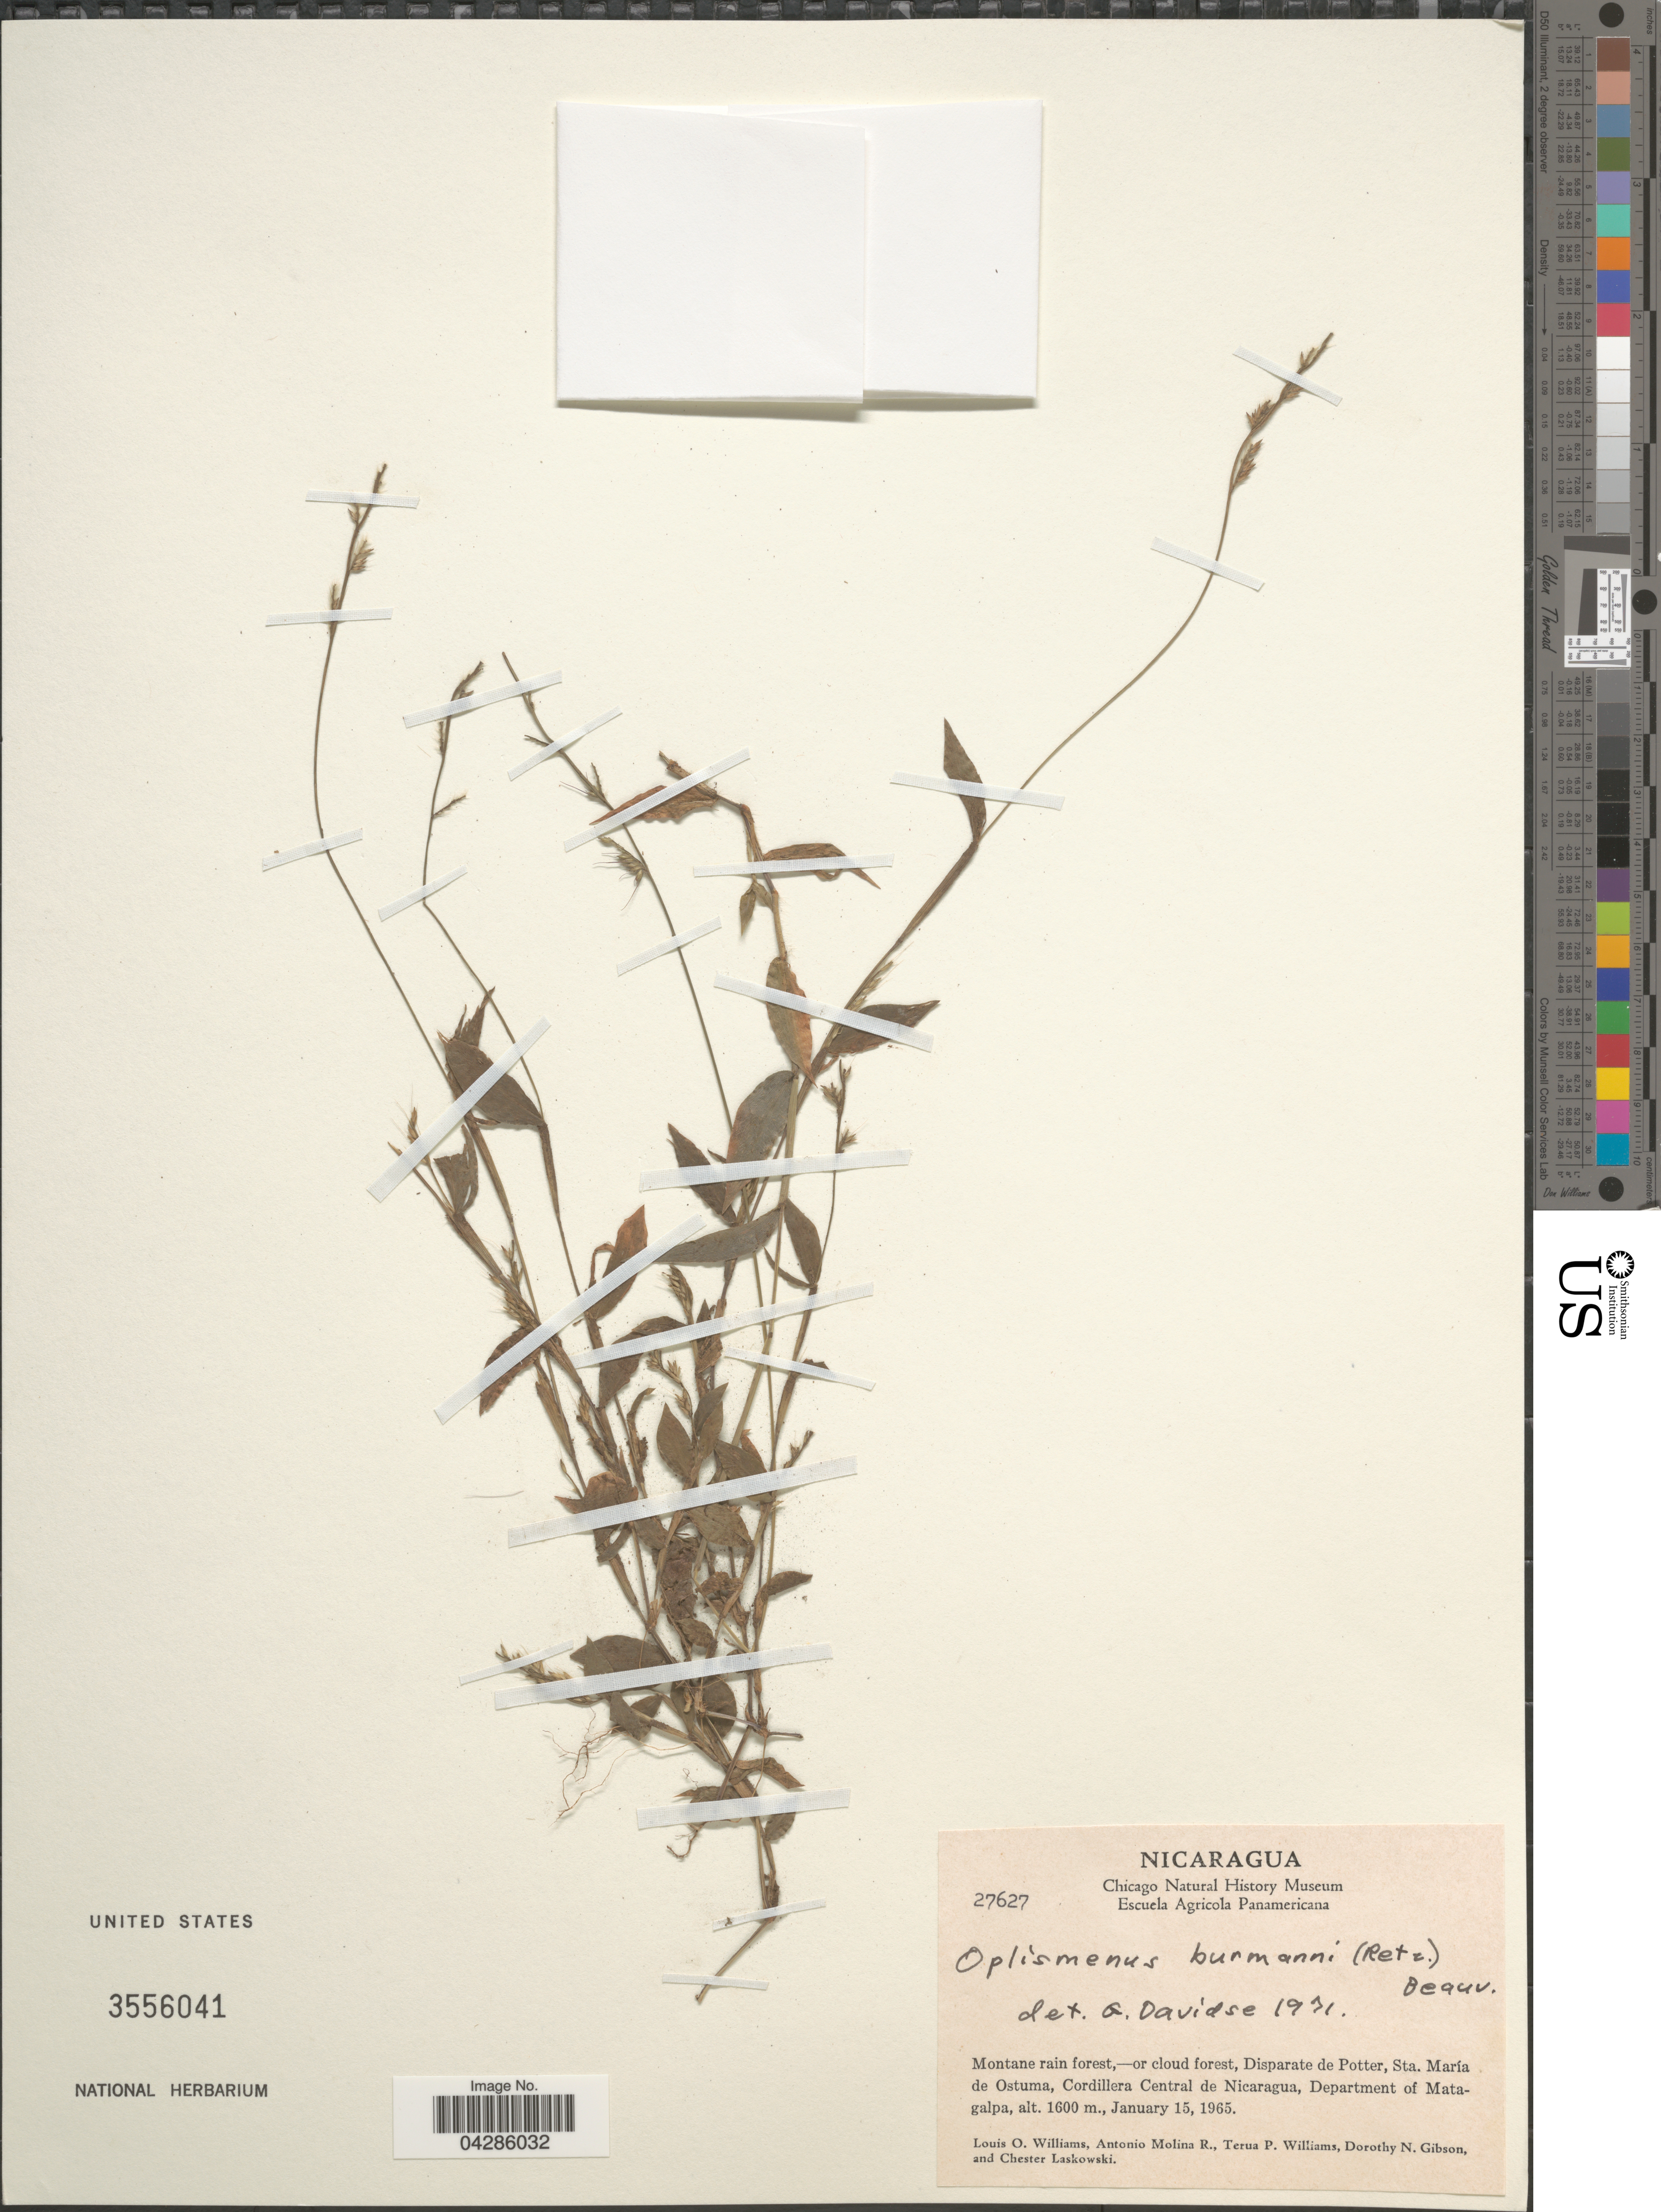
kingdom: Plantae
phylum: Tracheophyta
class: Liliopsida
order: Poales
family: Poaceae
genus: Oplismenus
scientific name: Oplismenus burmannii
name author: (Retz.) P. Beauv.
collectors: L. O. Williams, A. Molina R., T. Williams, D. N. Gibson & C. Laskowski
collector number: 27627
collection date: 1965-01-15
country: Nicaragua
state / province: Matagalpa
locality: Montane rain forest, or cloud forest, Disparate de Potter, Sta. María de Ostuma, Cordillera Central de Nicaragua, Department of Matagalpa.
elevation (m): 1600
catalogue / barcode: US 3556041